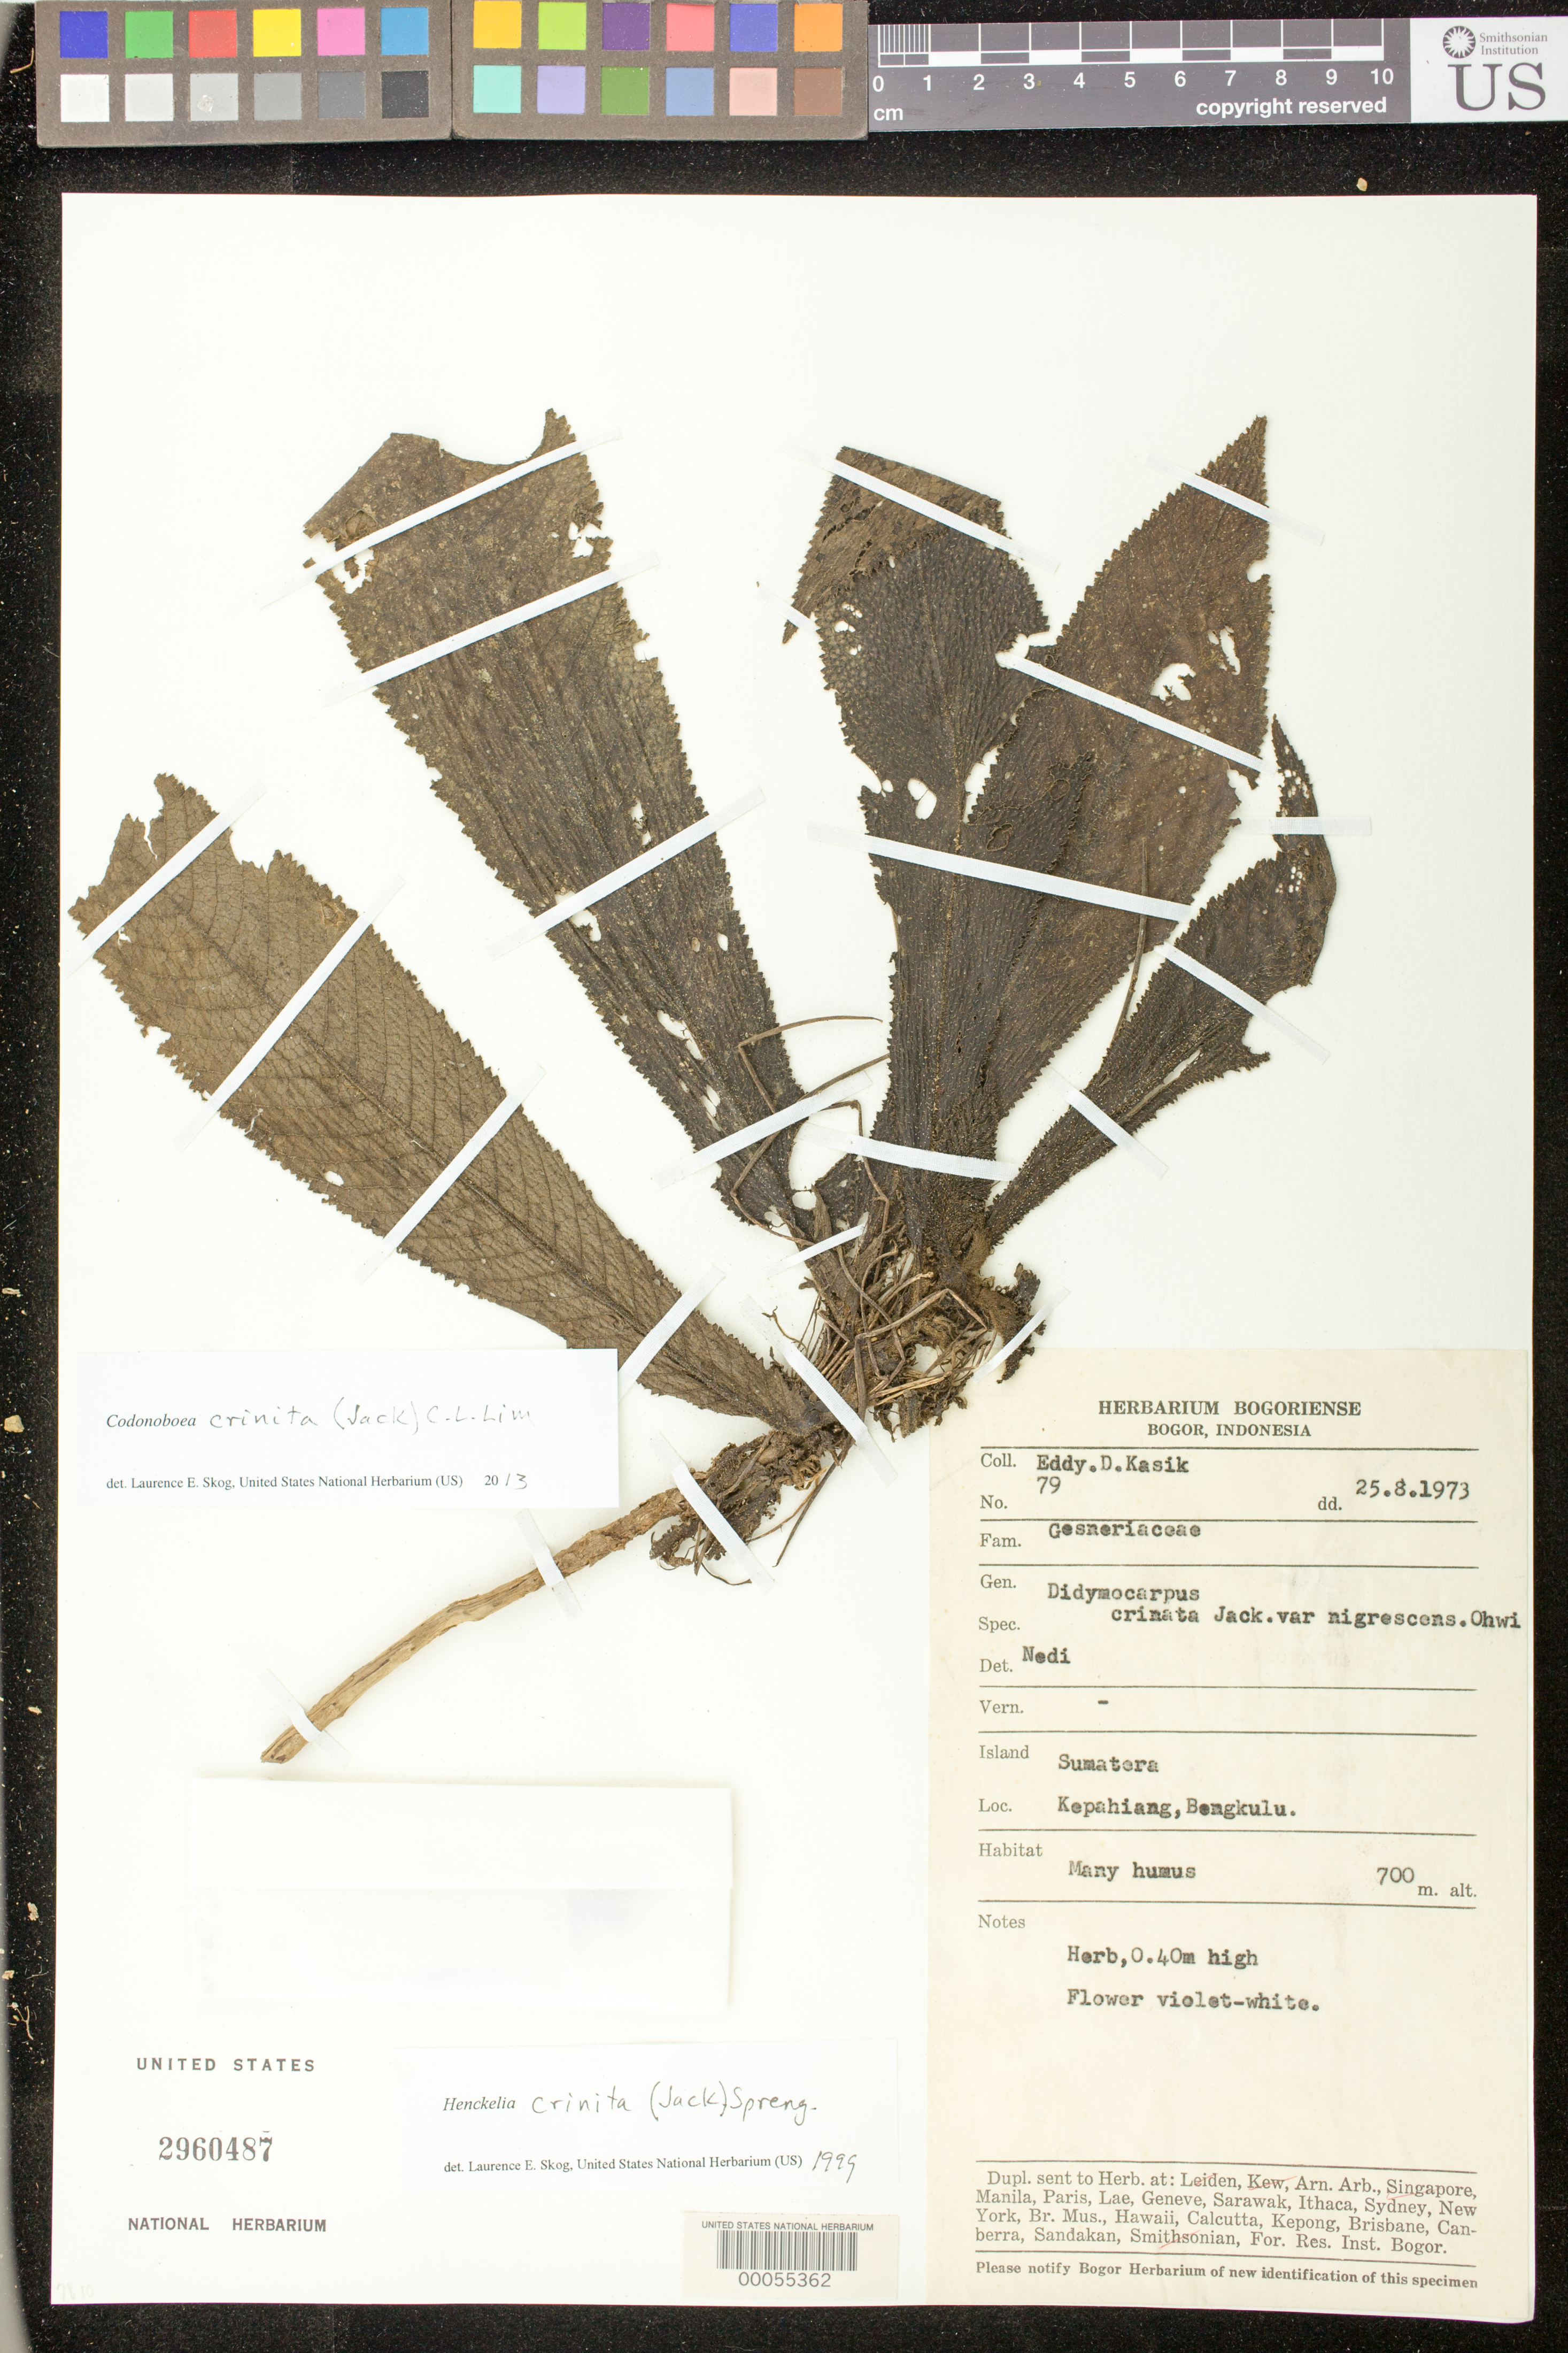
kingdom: Plantae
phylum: Tracheophyta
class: Magnoliopsida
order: Lamiales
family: Gesneriaceae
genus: Codonoboea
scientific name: Codonoboea crinita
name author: (Jack) C.L. Lim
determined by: Skog, Laurence E.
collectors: E. Kasik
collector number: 79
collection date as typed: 25 Aug 1973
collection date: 1973-08-25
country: Indonesia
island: Sumatra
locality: Bengkulu prov., Kepahiang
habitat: Humus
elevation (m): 700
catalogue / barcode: US 2960487